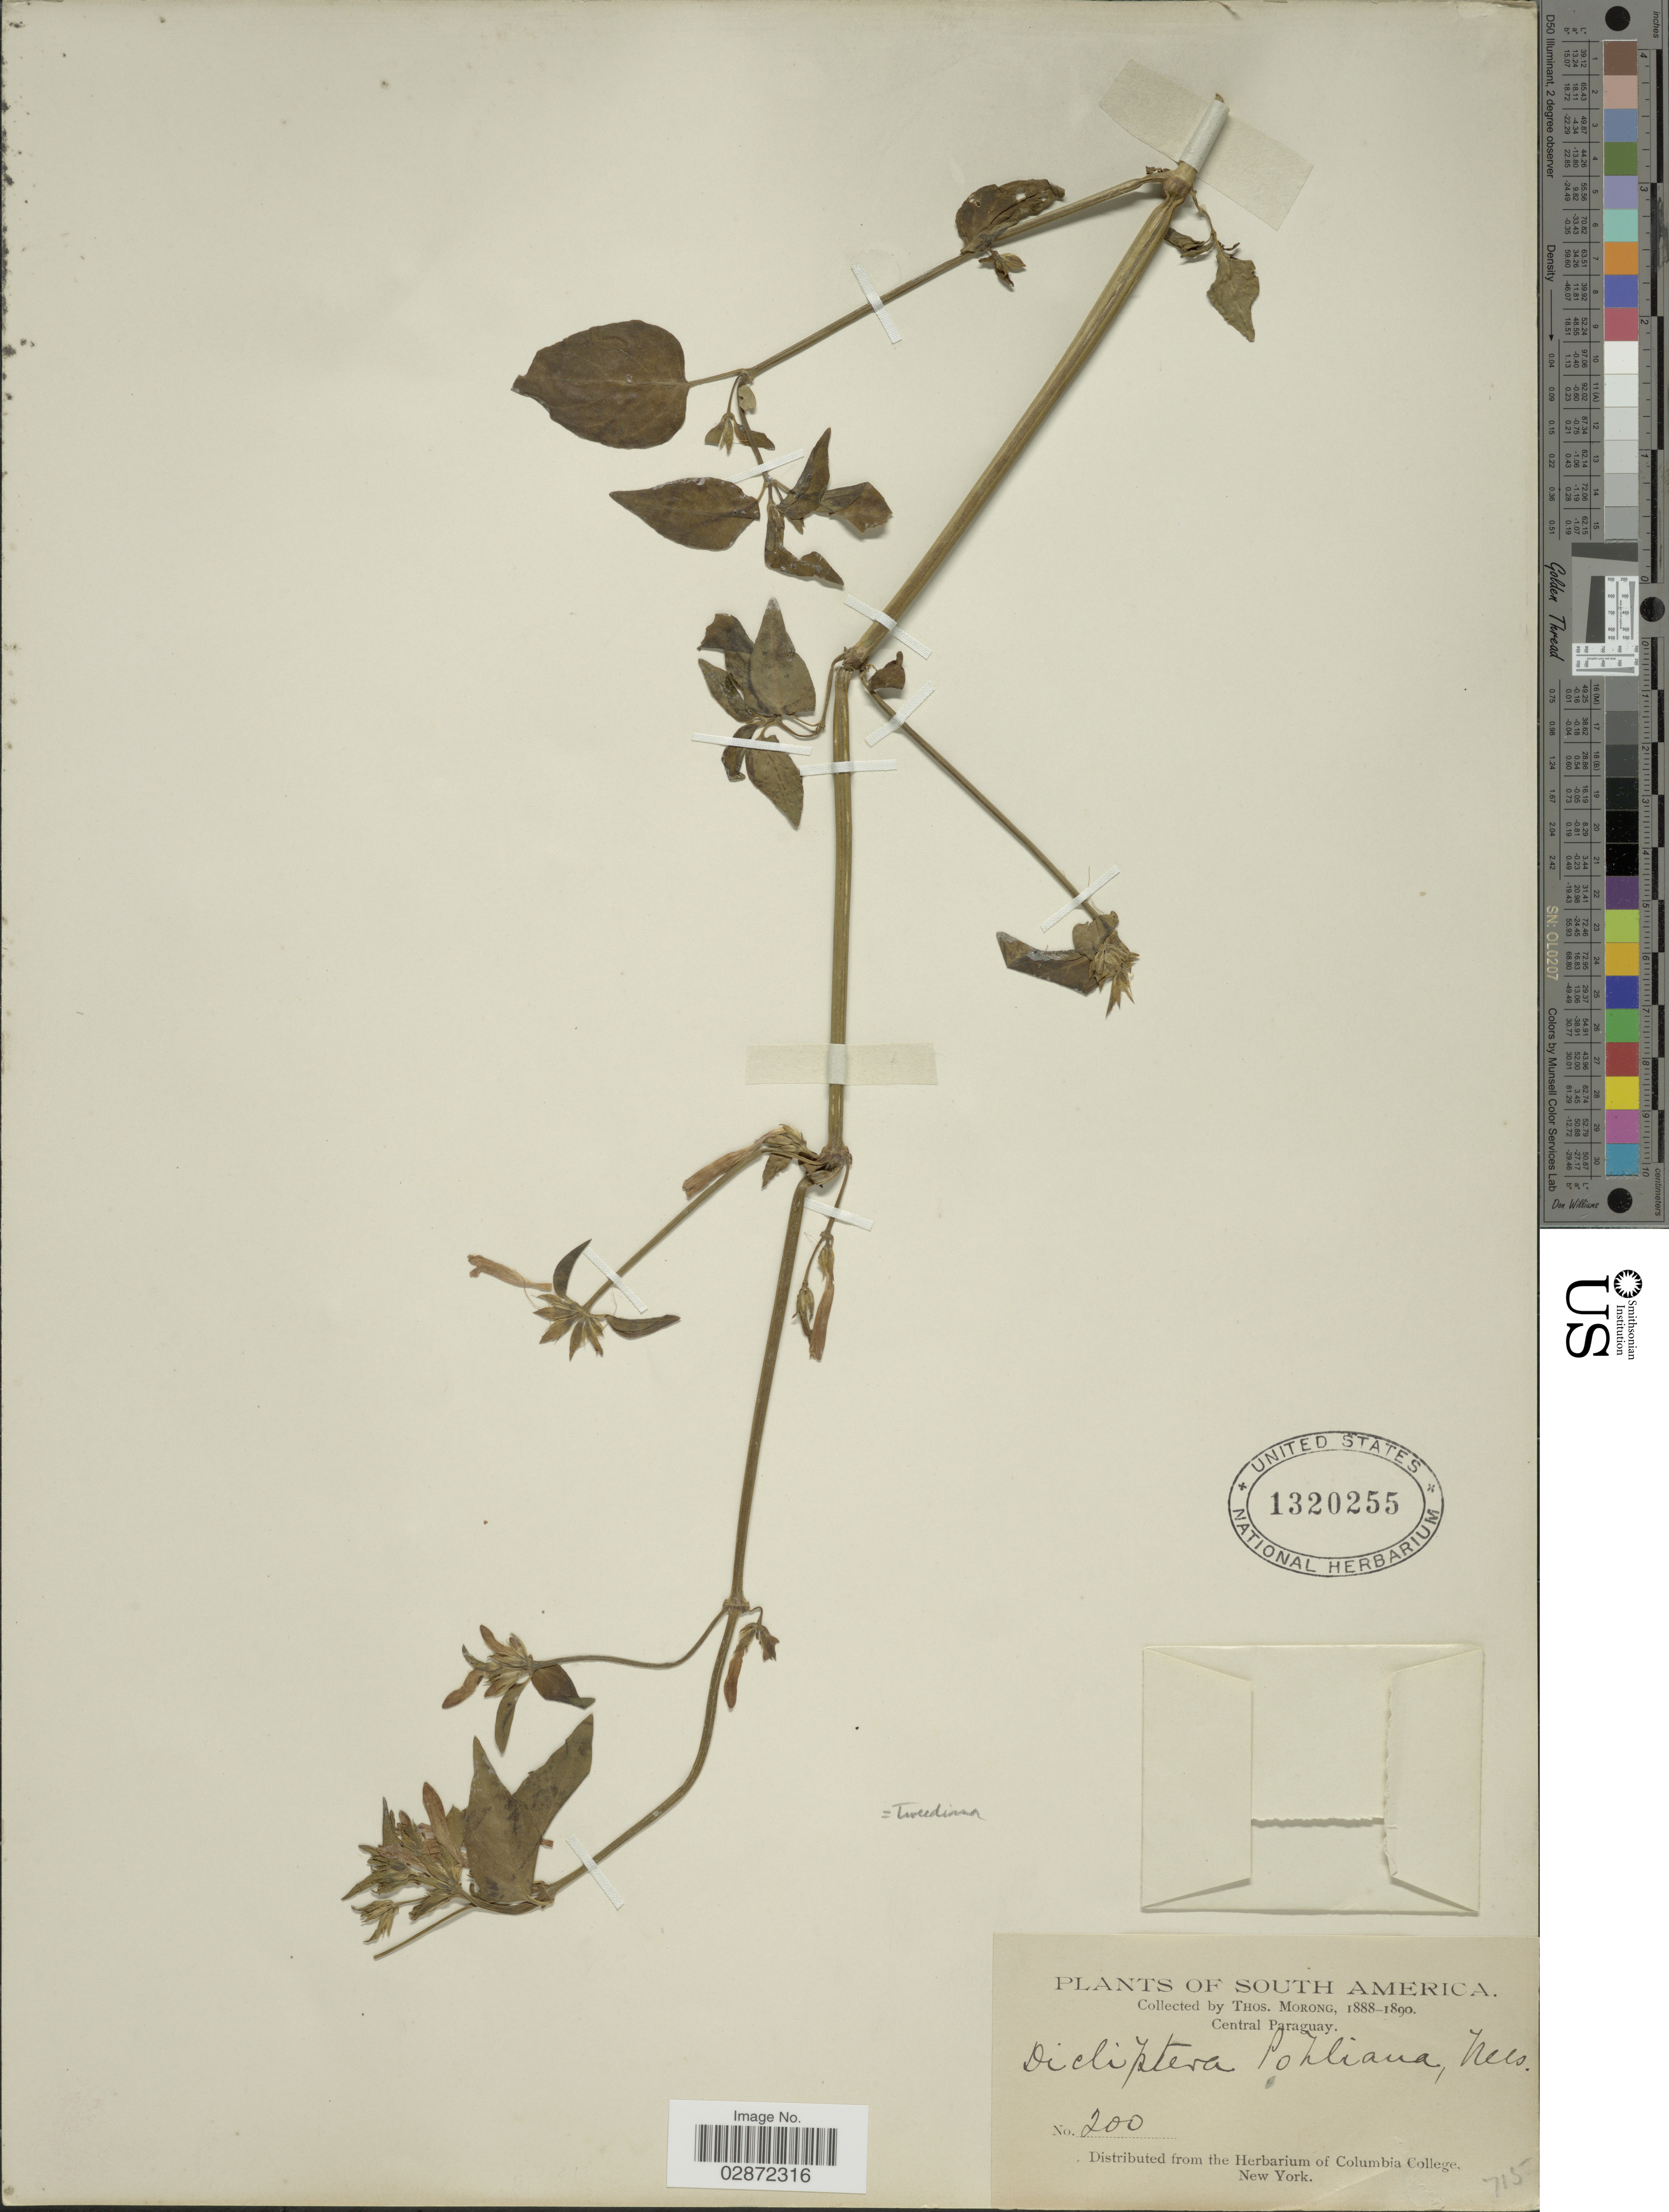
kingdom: Plantae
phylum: Tracheophyta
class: Magnoliopsida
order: Lamiales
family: Acanthaceae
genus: Dicliptera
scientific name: Dicliptera squarrosa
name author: Nees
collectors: ex herb. T. Morong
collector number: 200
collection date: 1888/1890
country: Paraguay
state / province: Central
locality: Central Paraguay.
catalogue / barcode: US 1320255